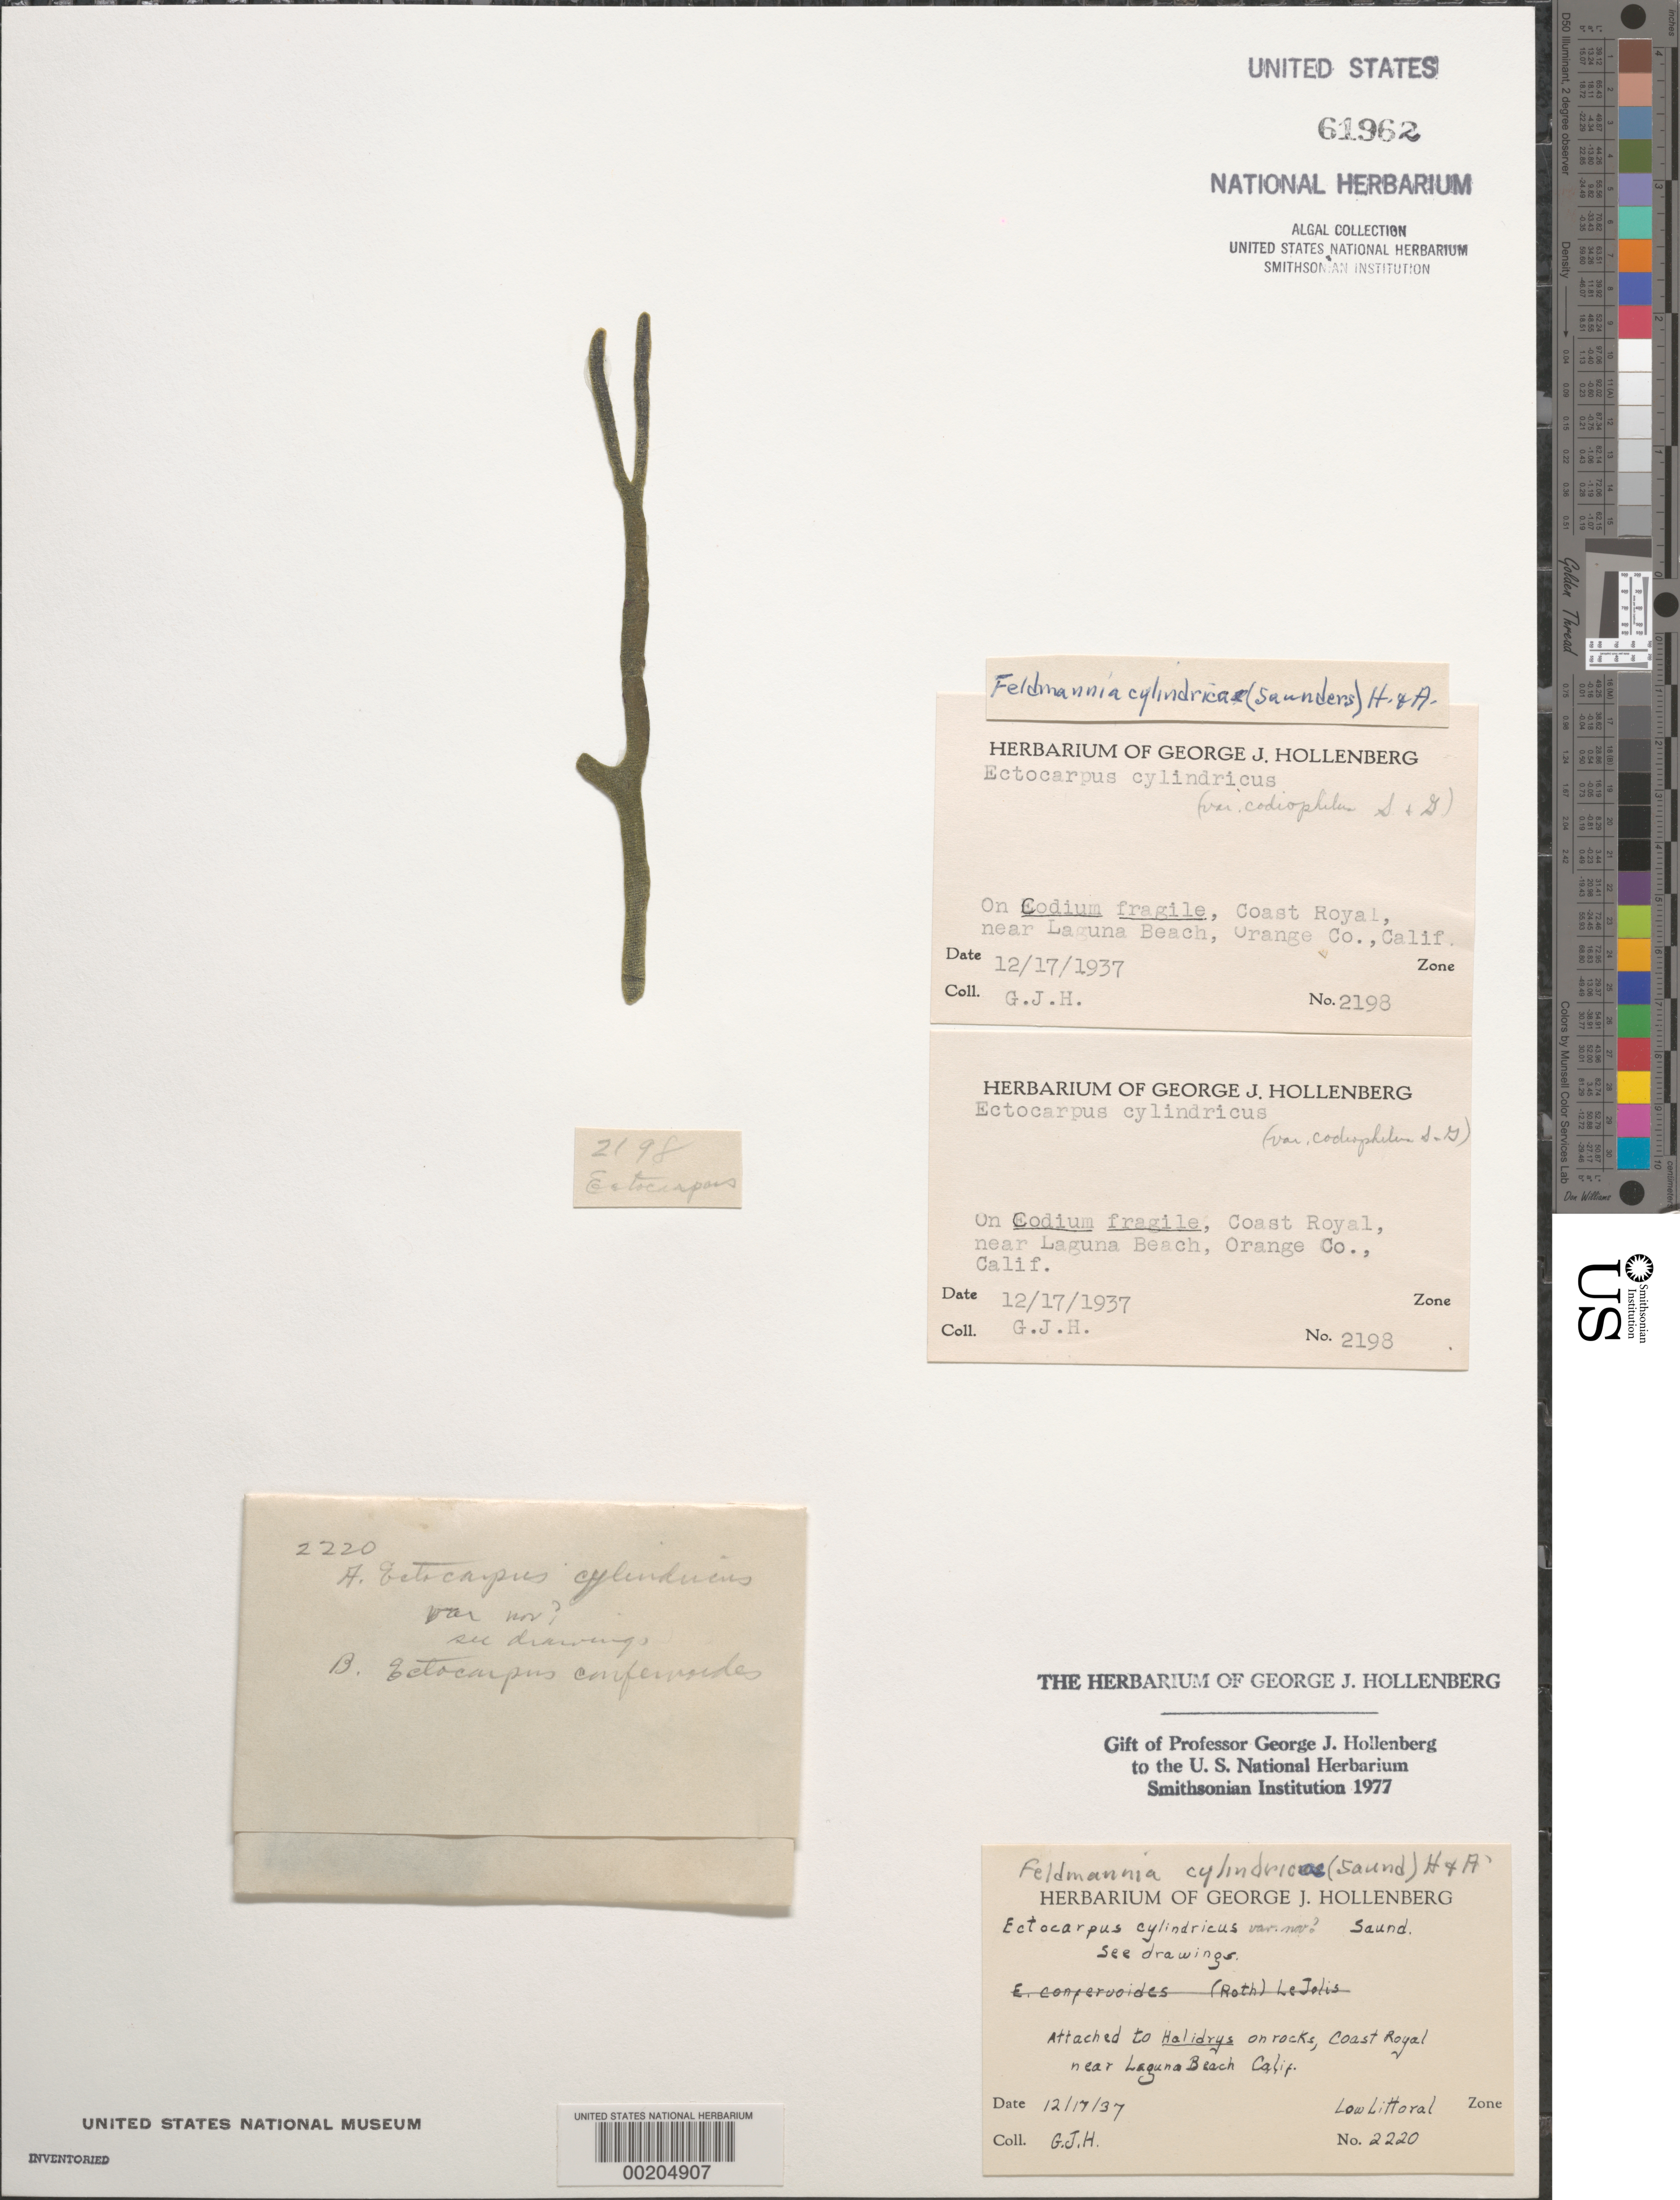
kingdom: Chromista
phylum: Ochrophyta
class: Phaeophyceae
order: Ectocarpales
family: Acinetosporaceae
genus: Feldmannia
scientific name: Feldmannia cylindrica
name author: (D.A. Saunders) Hollenb. & I.A. Abbott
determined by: Hollenberg, George J.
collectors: G. Hollenberg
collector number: GJH 2198 & GJH 2220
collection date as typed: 17 Dec 1937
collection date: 1937-12-17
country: United States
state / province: California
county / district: Orange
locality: Coast Royal near Laguna Beach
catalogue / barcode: US 61962